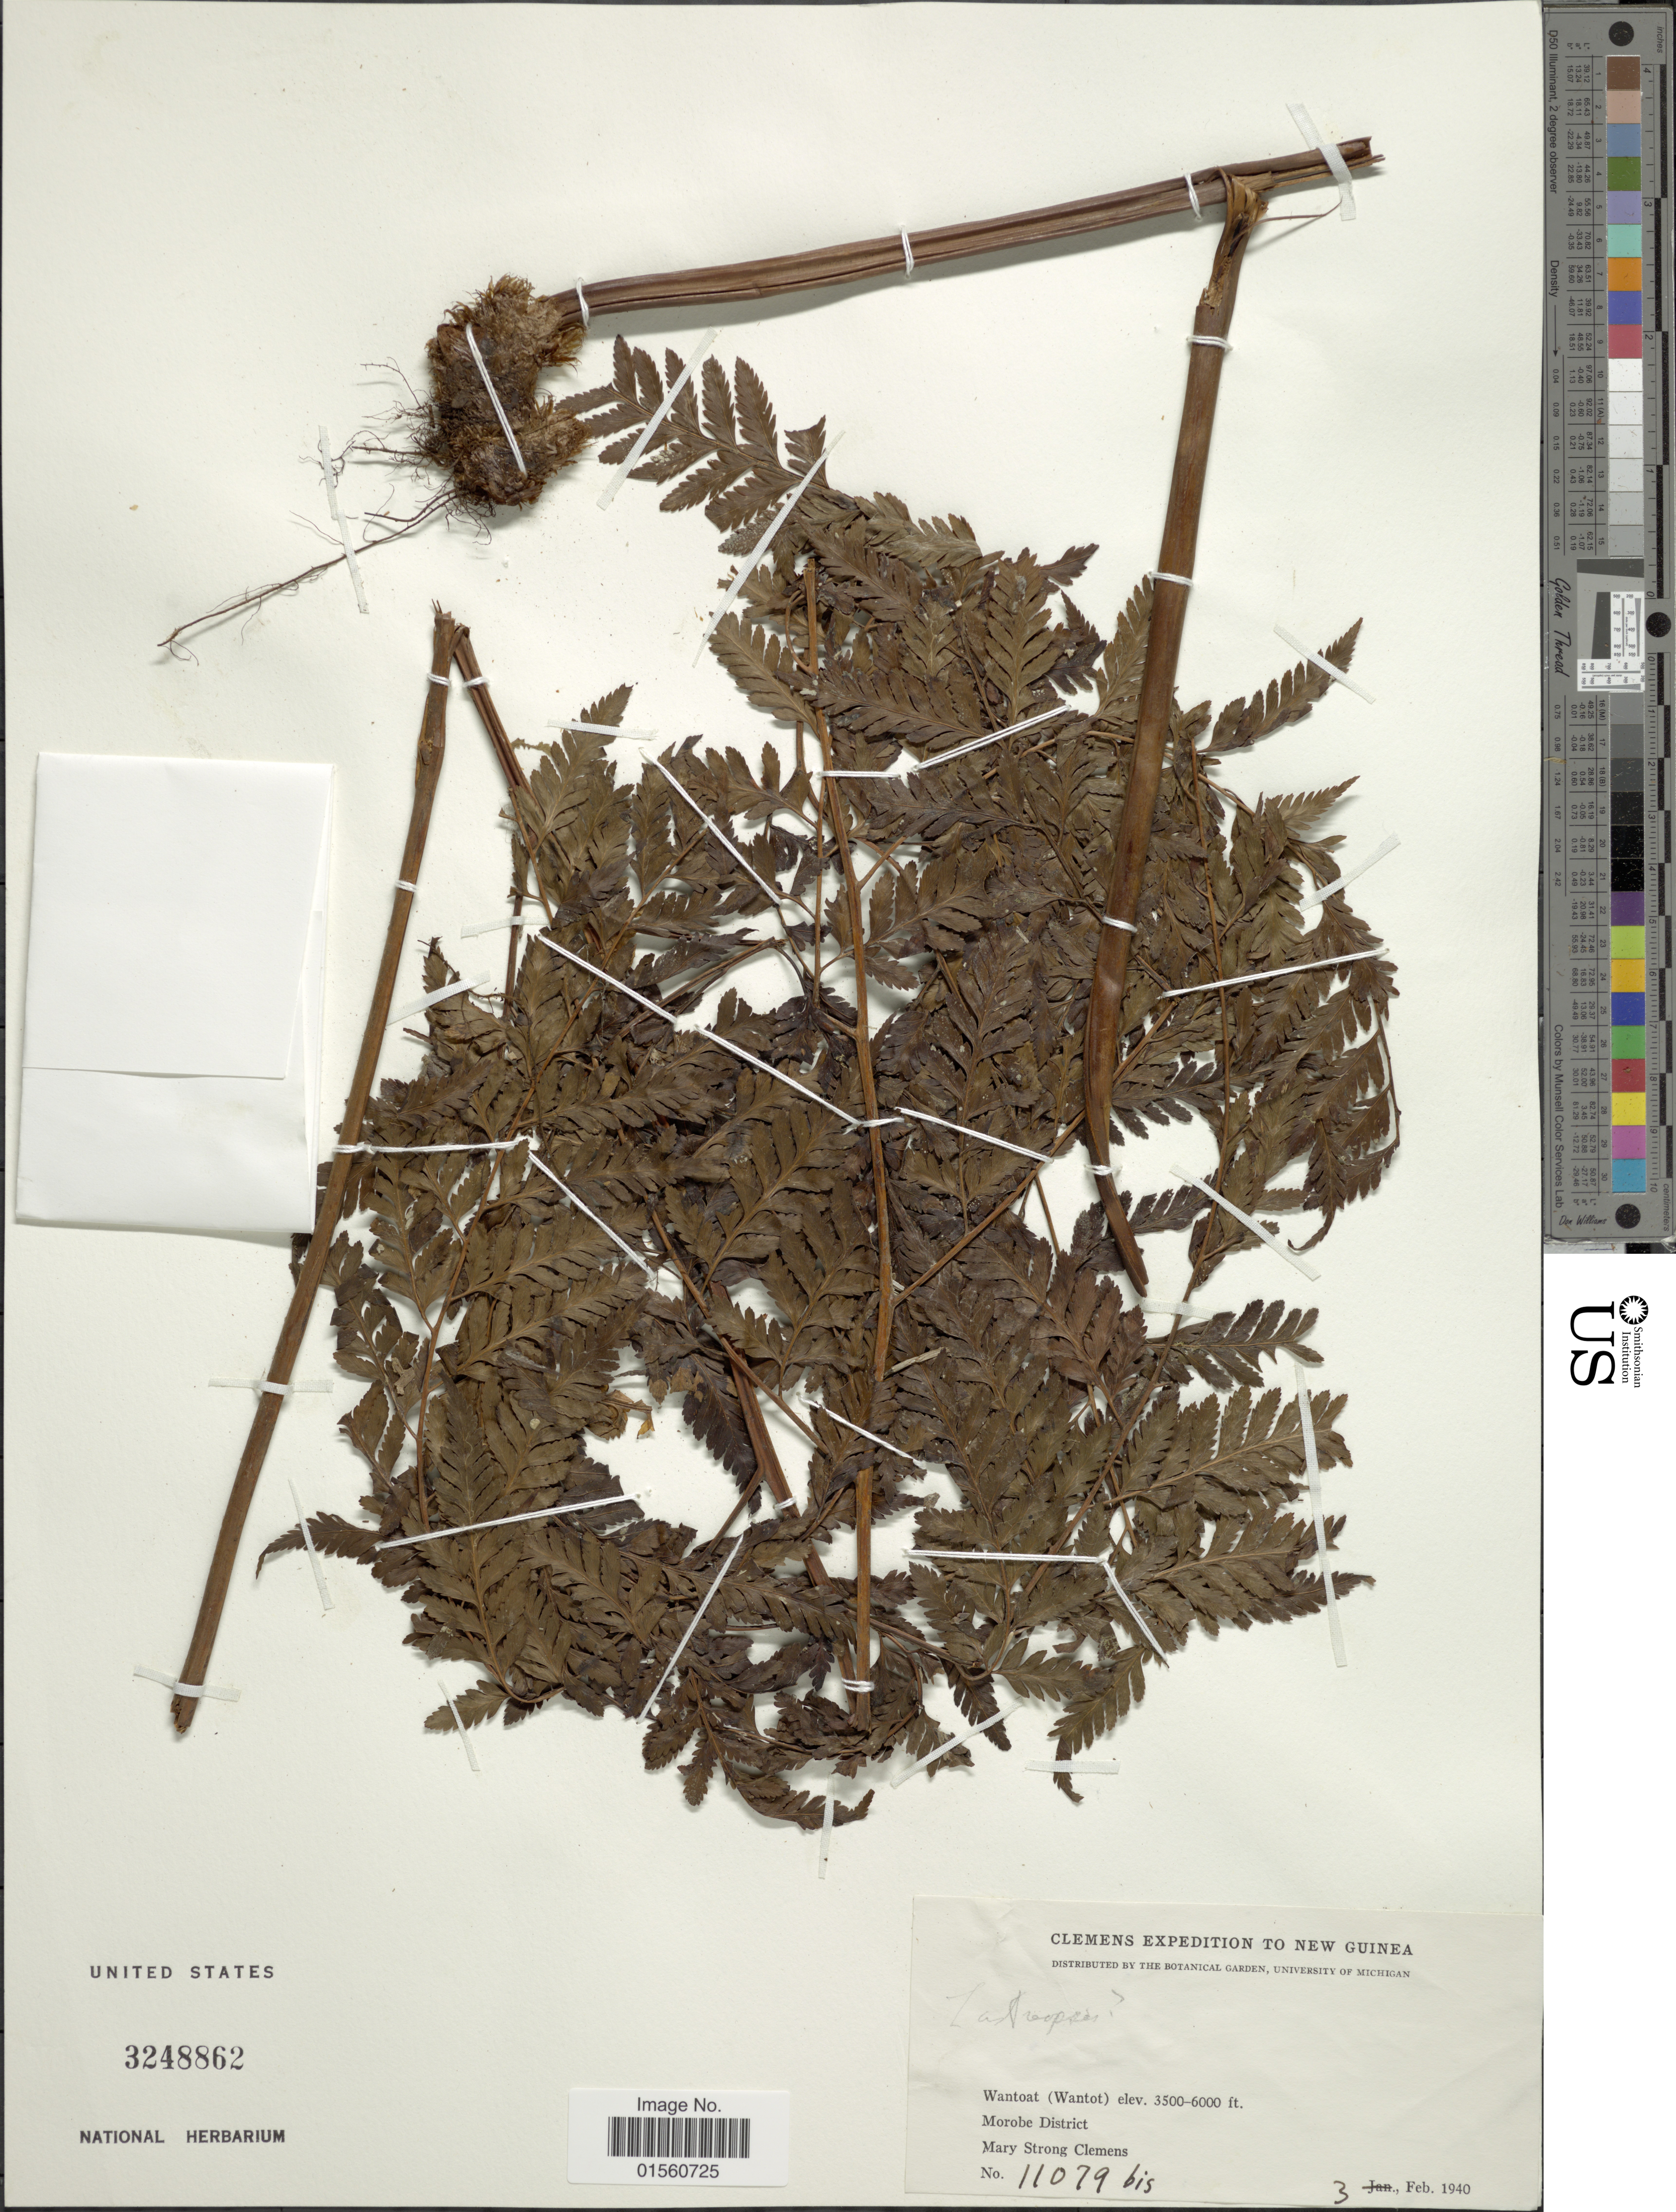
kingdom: Plantae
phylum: Tracheophyta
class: Polypodiopsida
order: Polypodiales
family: Dryopteridaceae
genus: Lastreopsis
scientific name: Lastreopsis sp.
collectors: M. S. Clemens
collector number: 11079bis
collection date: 1940-02-03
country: Papua New Guinea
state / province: Morobe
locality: Wantoat (Wantot), Morobe District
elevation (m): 1067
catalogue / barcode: US 3248862